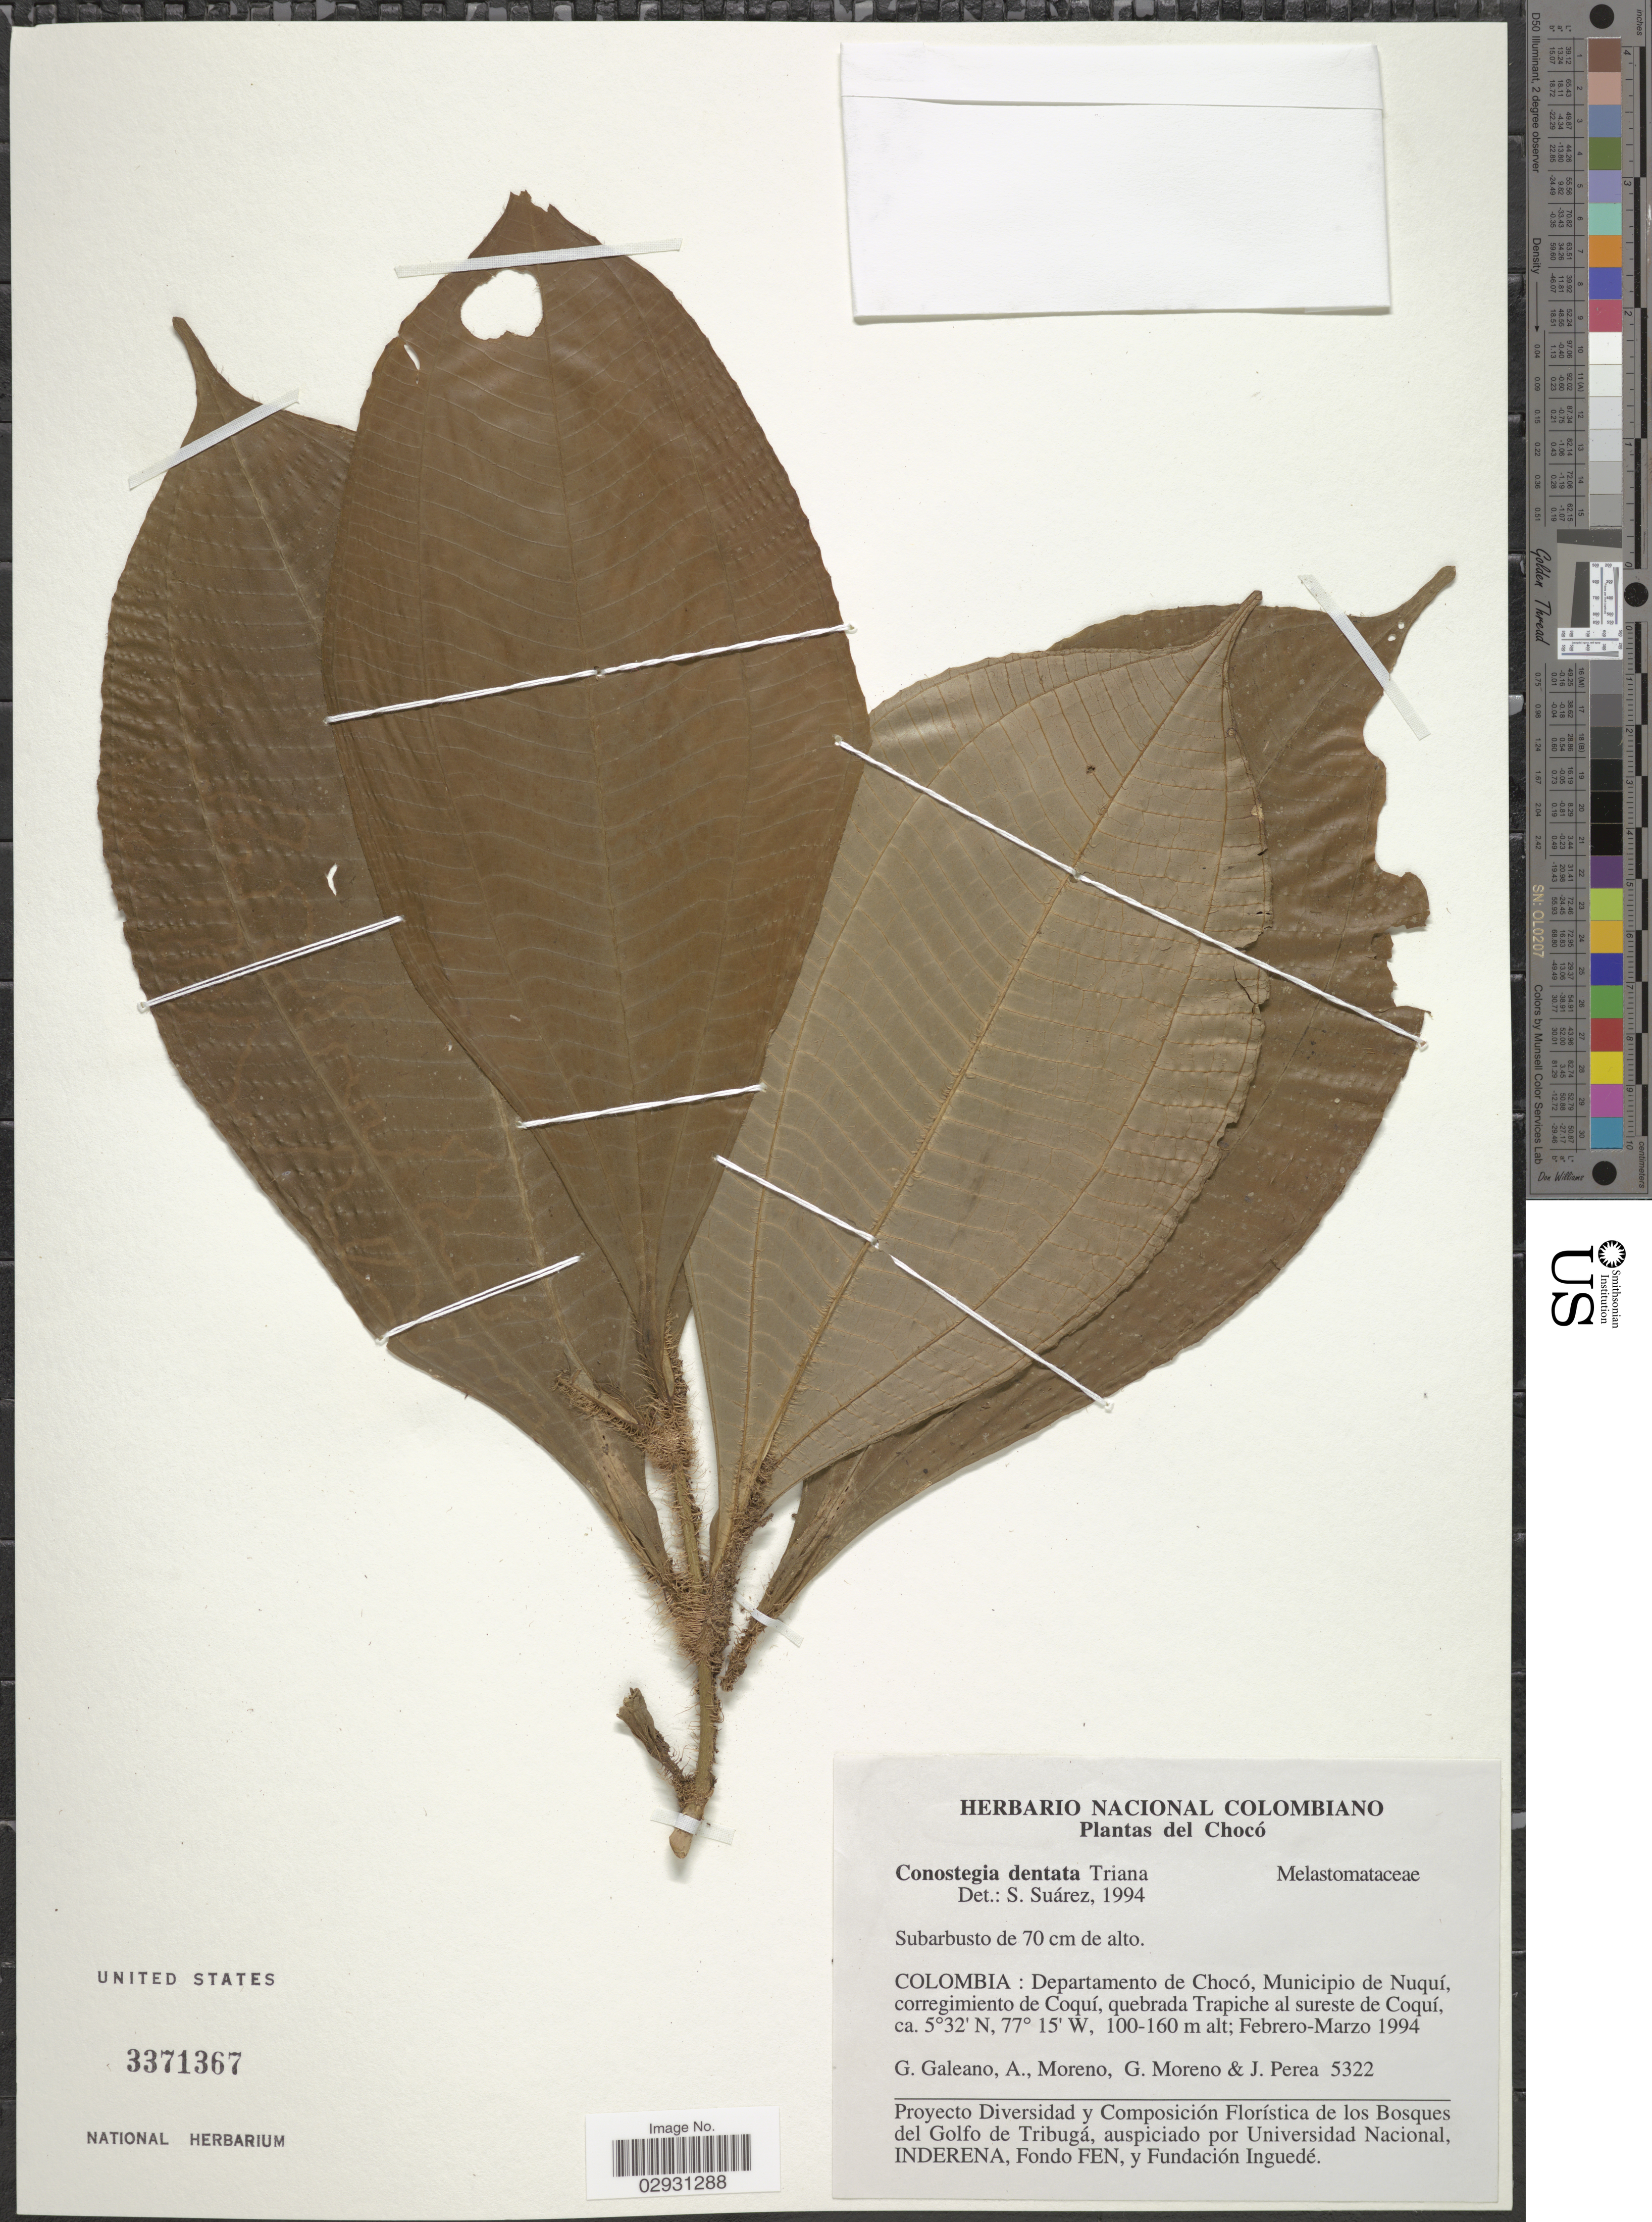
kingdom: Plantae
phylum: Tracheophyta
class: Magnoliopsida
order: Myrtales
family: Melastomataceae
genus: Conostegia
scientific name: Conostegia dentata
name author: Triana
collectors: G. A. Galeano, A. Moreno, G. Moreno & J. Perea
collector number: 5322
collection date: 1994-02/1994-03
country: Colombia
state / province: Chocó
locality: Departamento de Chocó, Municipio de Nuquí, corregimiente de Coquí, quebrada Trapiche al sureste de Coquí.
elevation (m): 100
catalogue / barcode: US 3371367